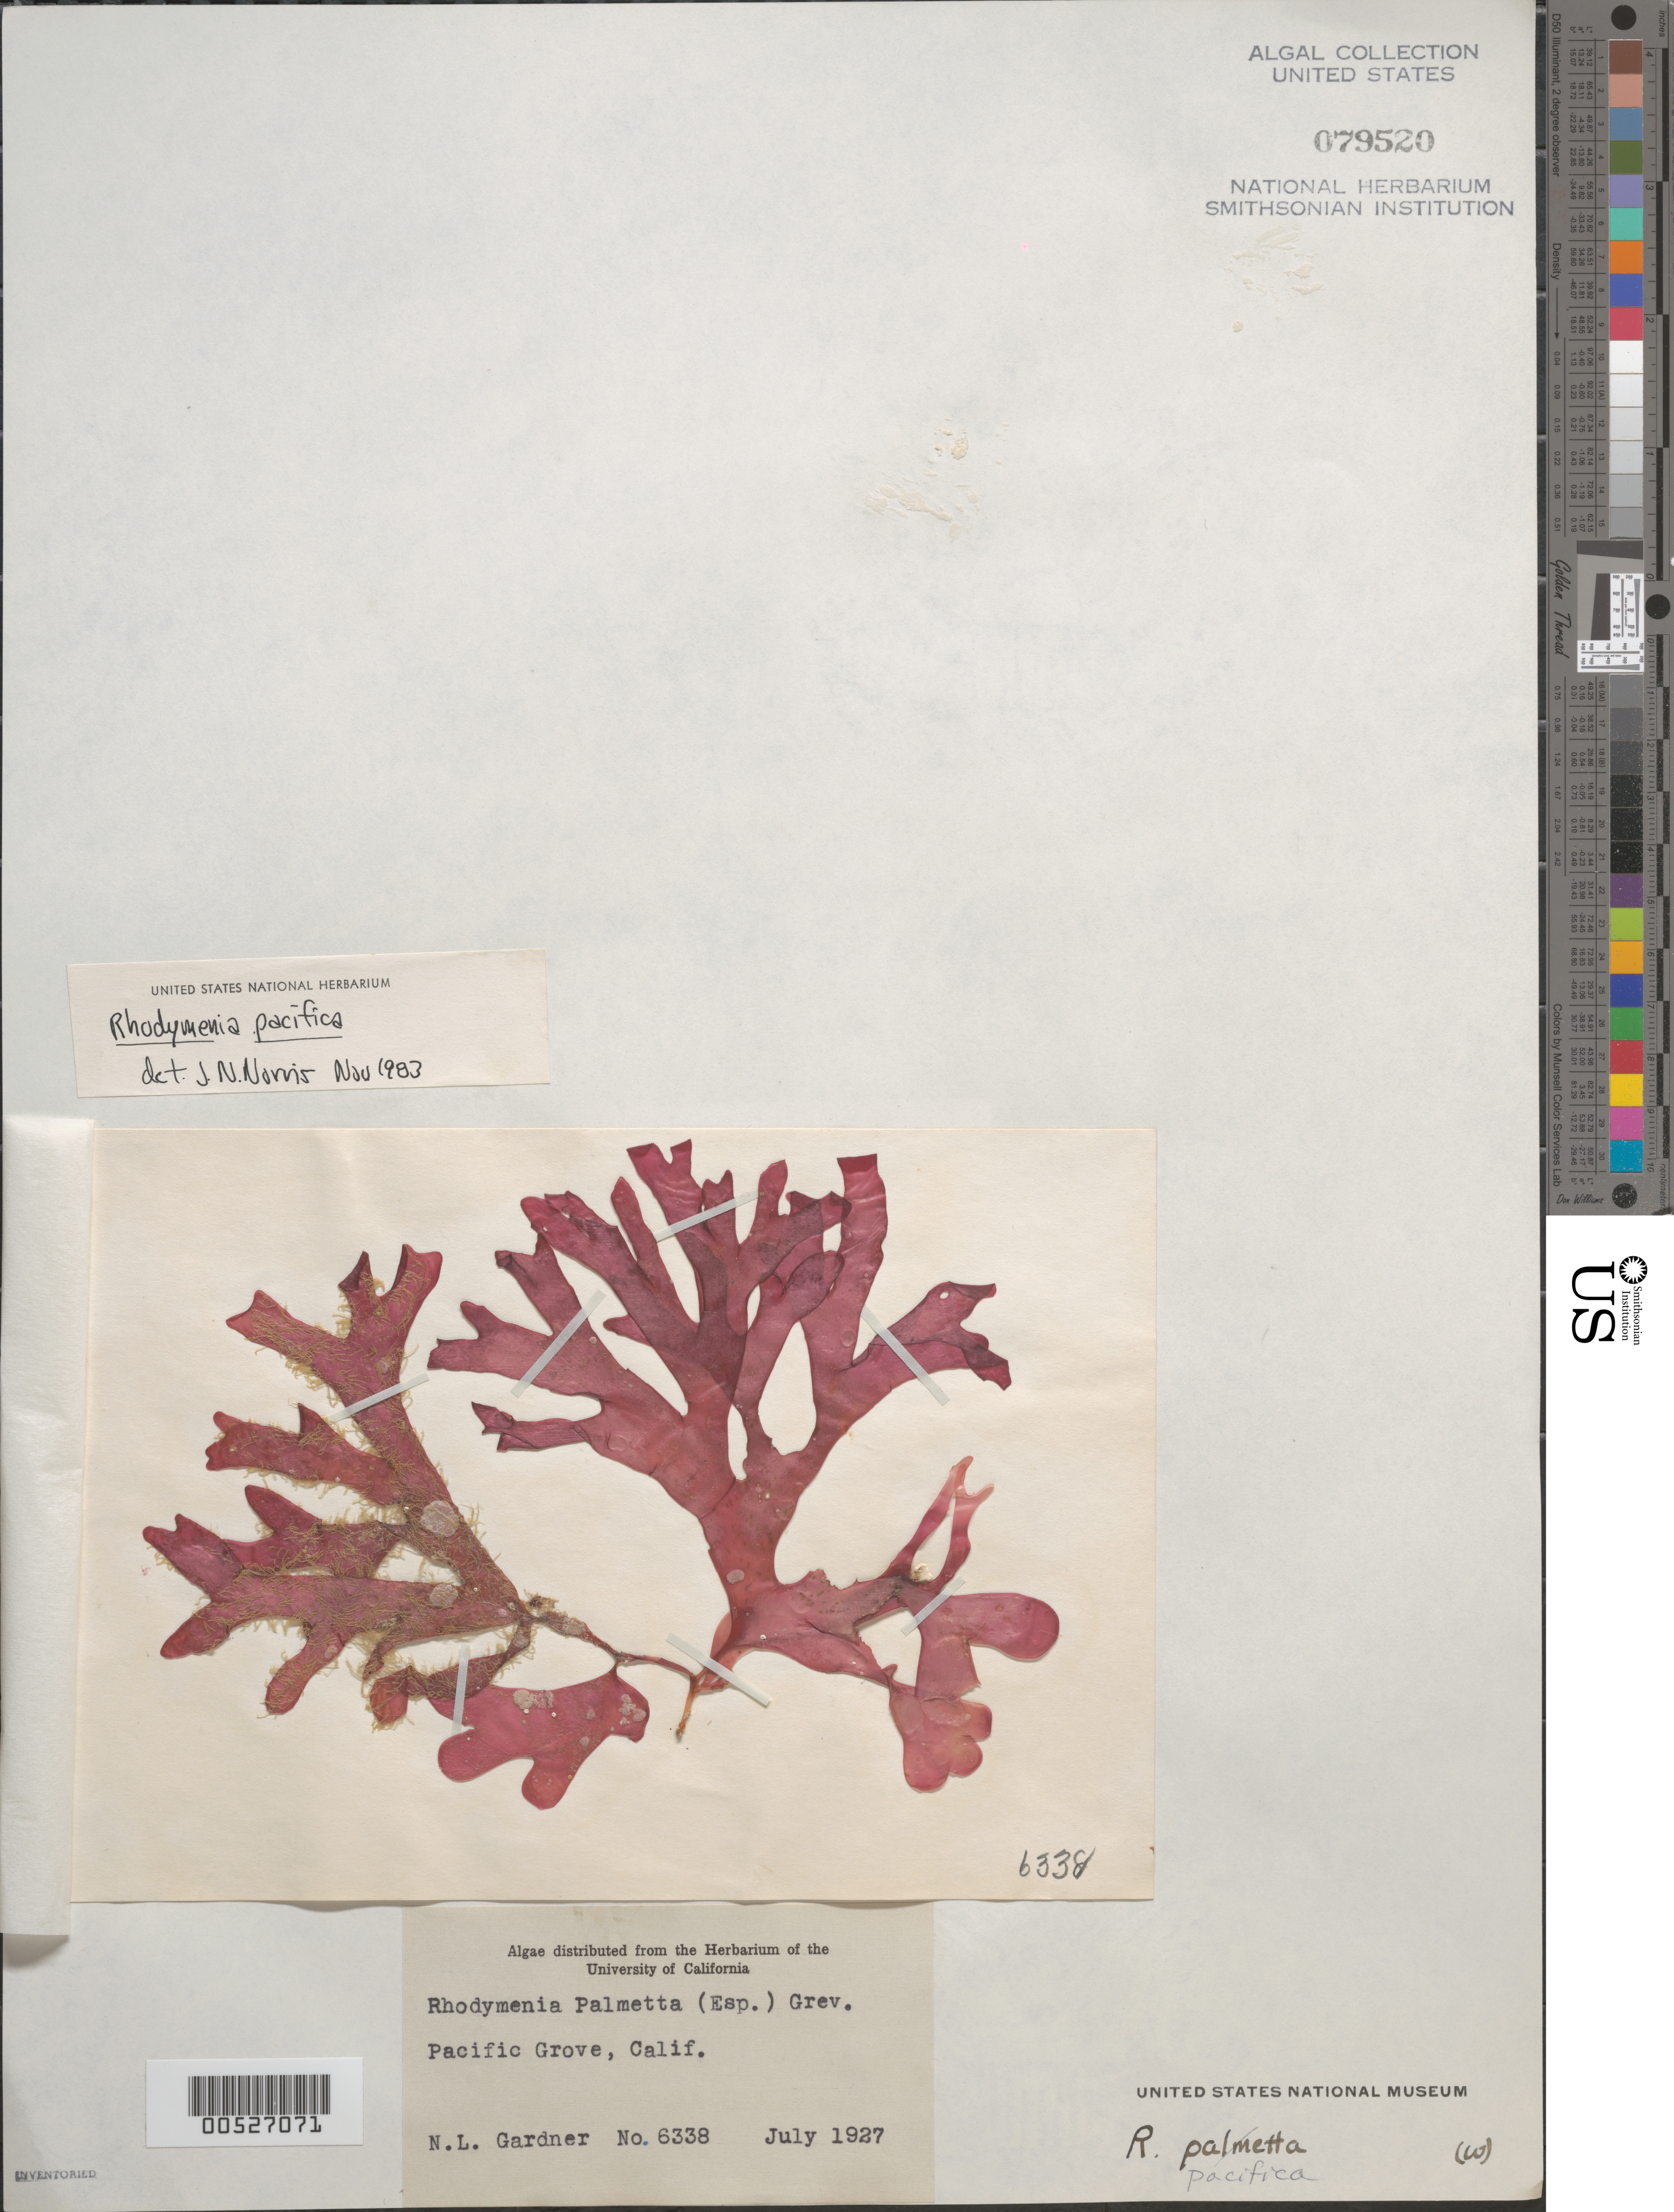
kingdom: Plantae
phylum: Rhodophyta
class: Florideophyceae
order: Rhodymeniales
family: Rhodymeniaceae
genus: Rhodymenia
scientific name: Rhodymenia pacifica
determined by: Norris, James N.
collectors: N. Gardner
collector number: NLG 6338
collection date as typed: Jul 1927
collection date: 1927-07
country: United States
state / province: California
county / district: Monterey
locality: Pacific Grove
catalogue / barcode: US 79520